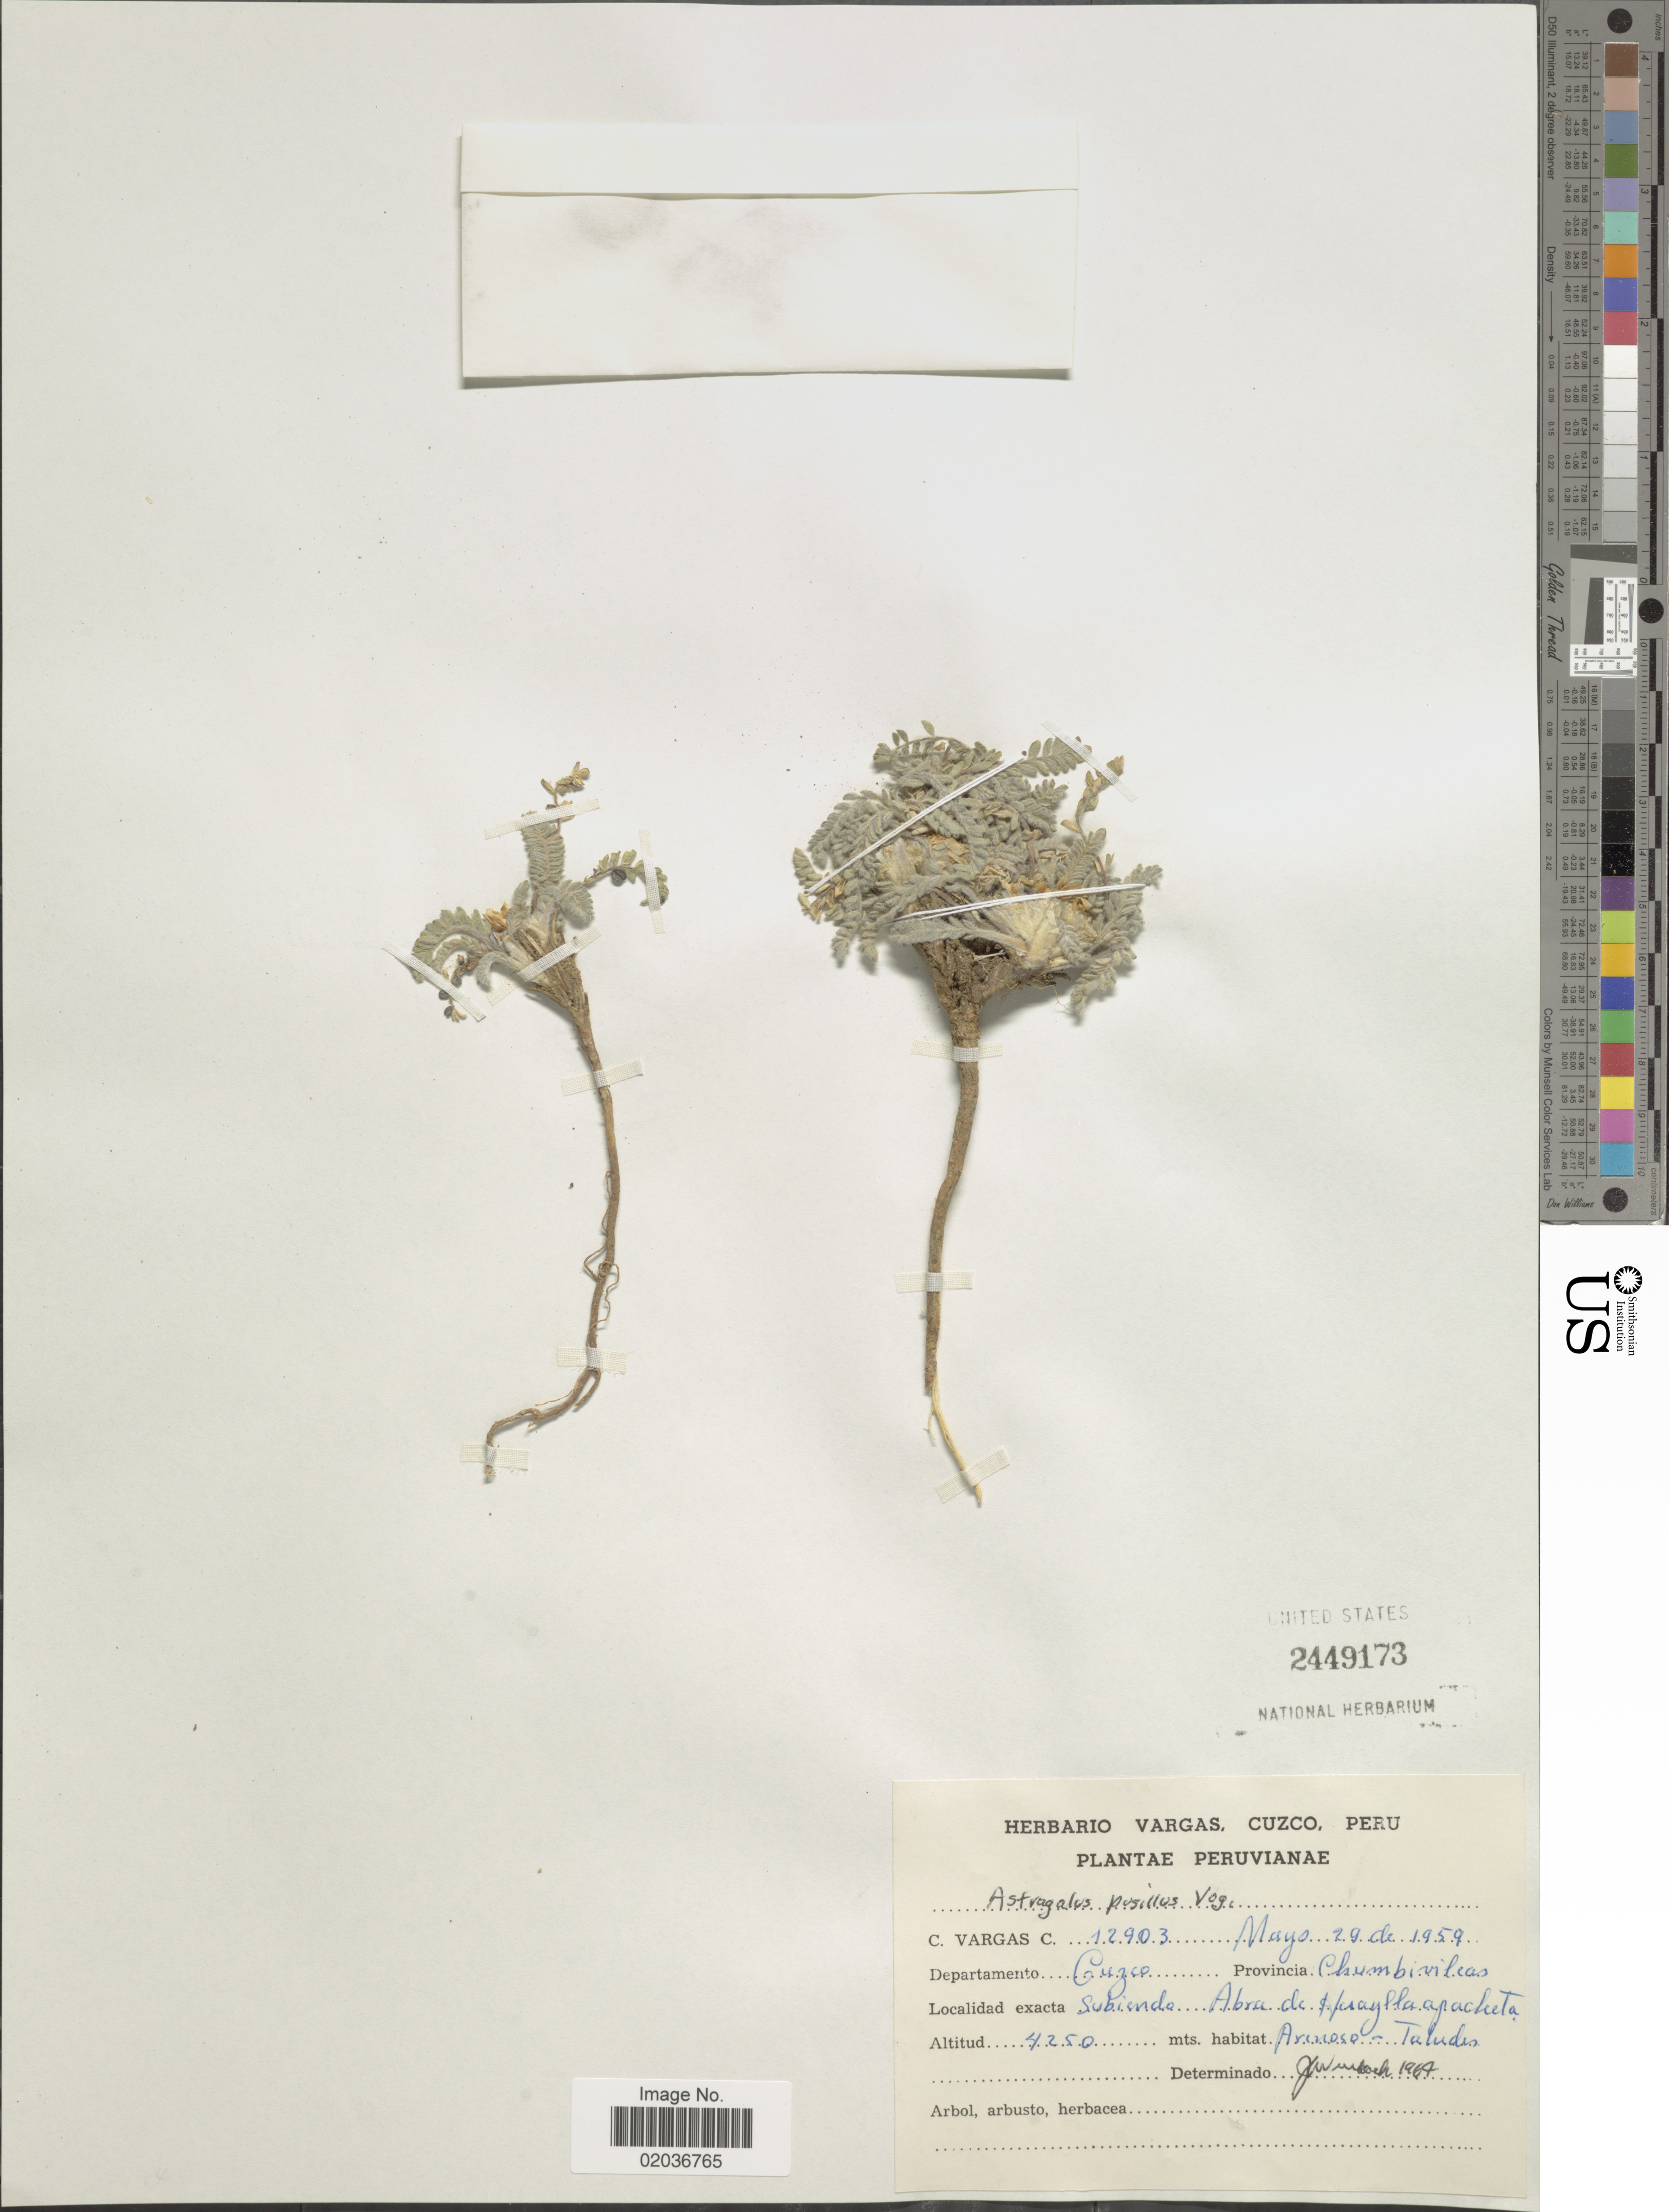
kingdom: Plantae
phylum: Tracheophyta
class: Magnoliopsida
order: Fabales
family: Fabaceae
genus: Astragalus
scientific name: Astragalus pusillus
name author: Vogel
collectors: C. Vargas Calderón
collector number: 12903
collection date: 1959-05-29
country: Peru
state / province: Cusco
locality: Departamento Cuzco, Provincia Chumbivilcas, Subiendo Abra de Huaylla Apacheta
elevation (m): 4250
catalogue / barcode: US 2449173